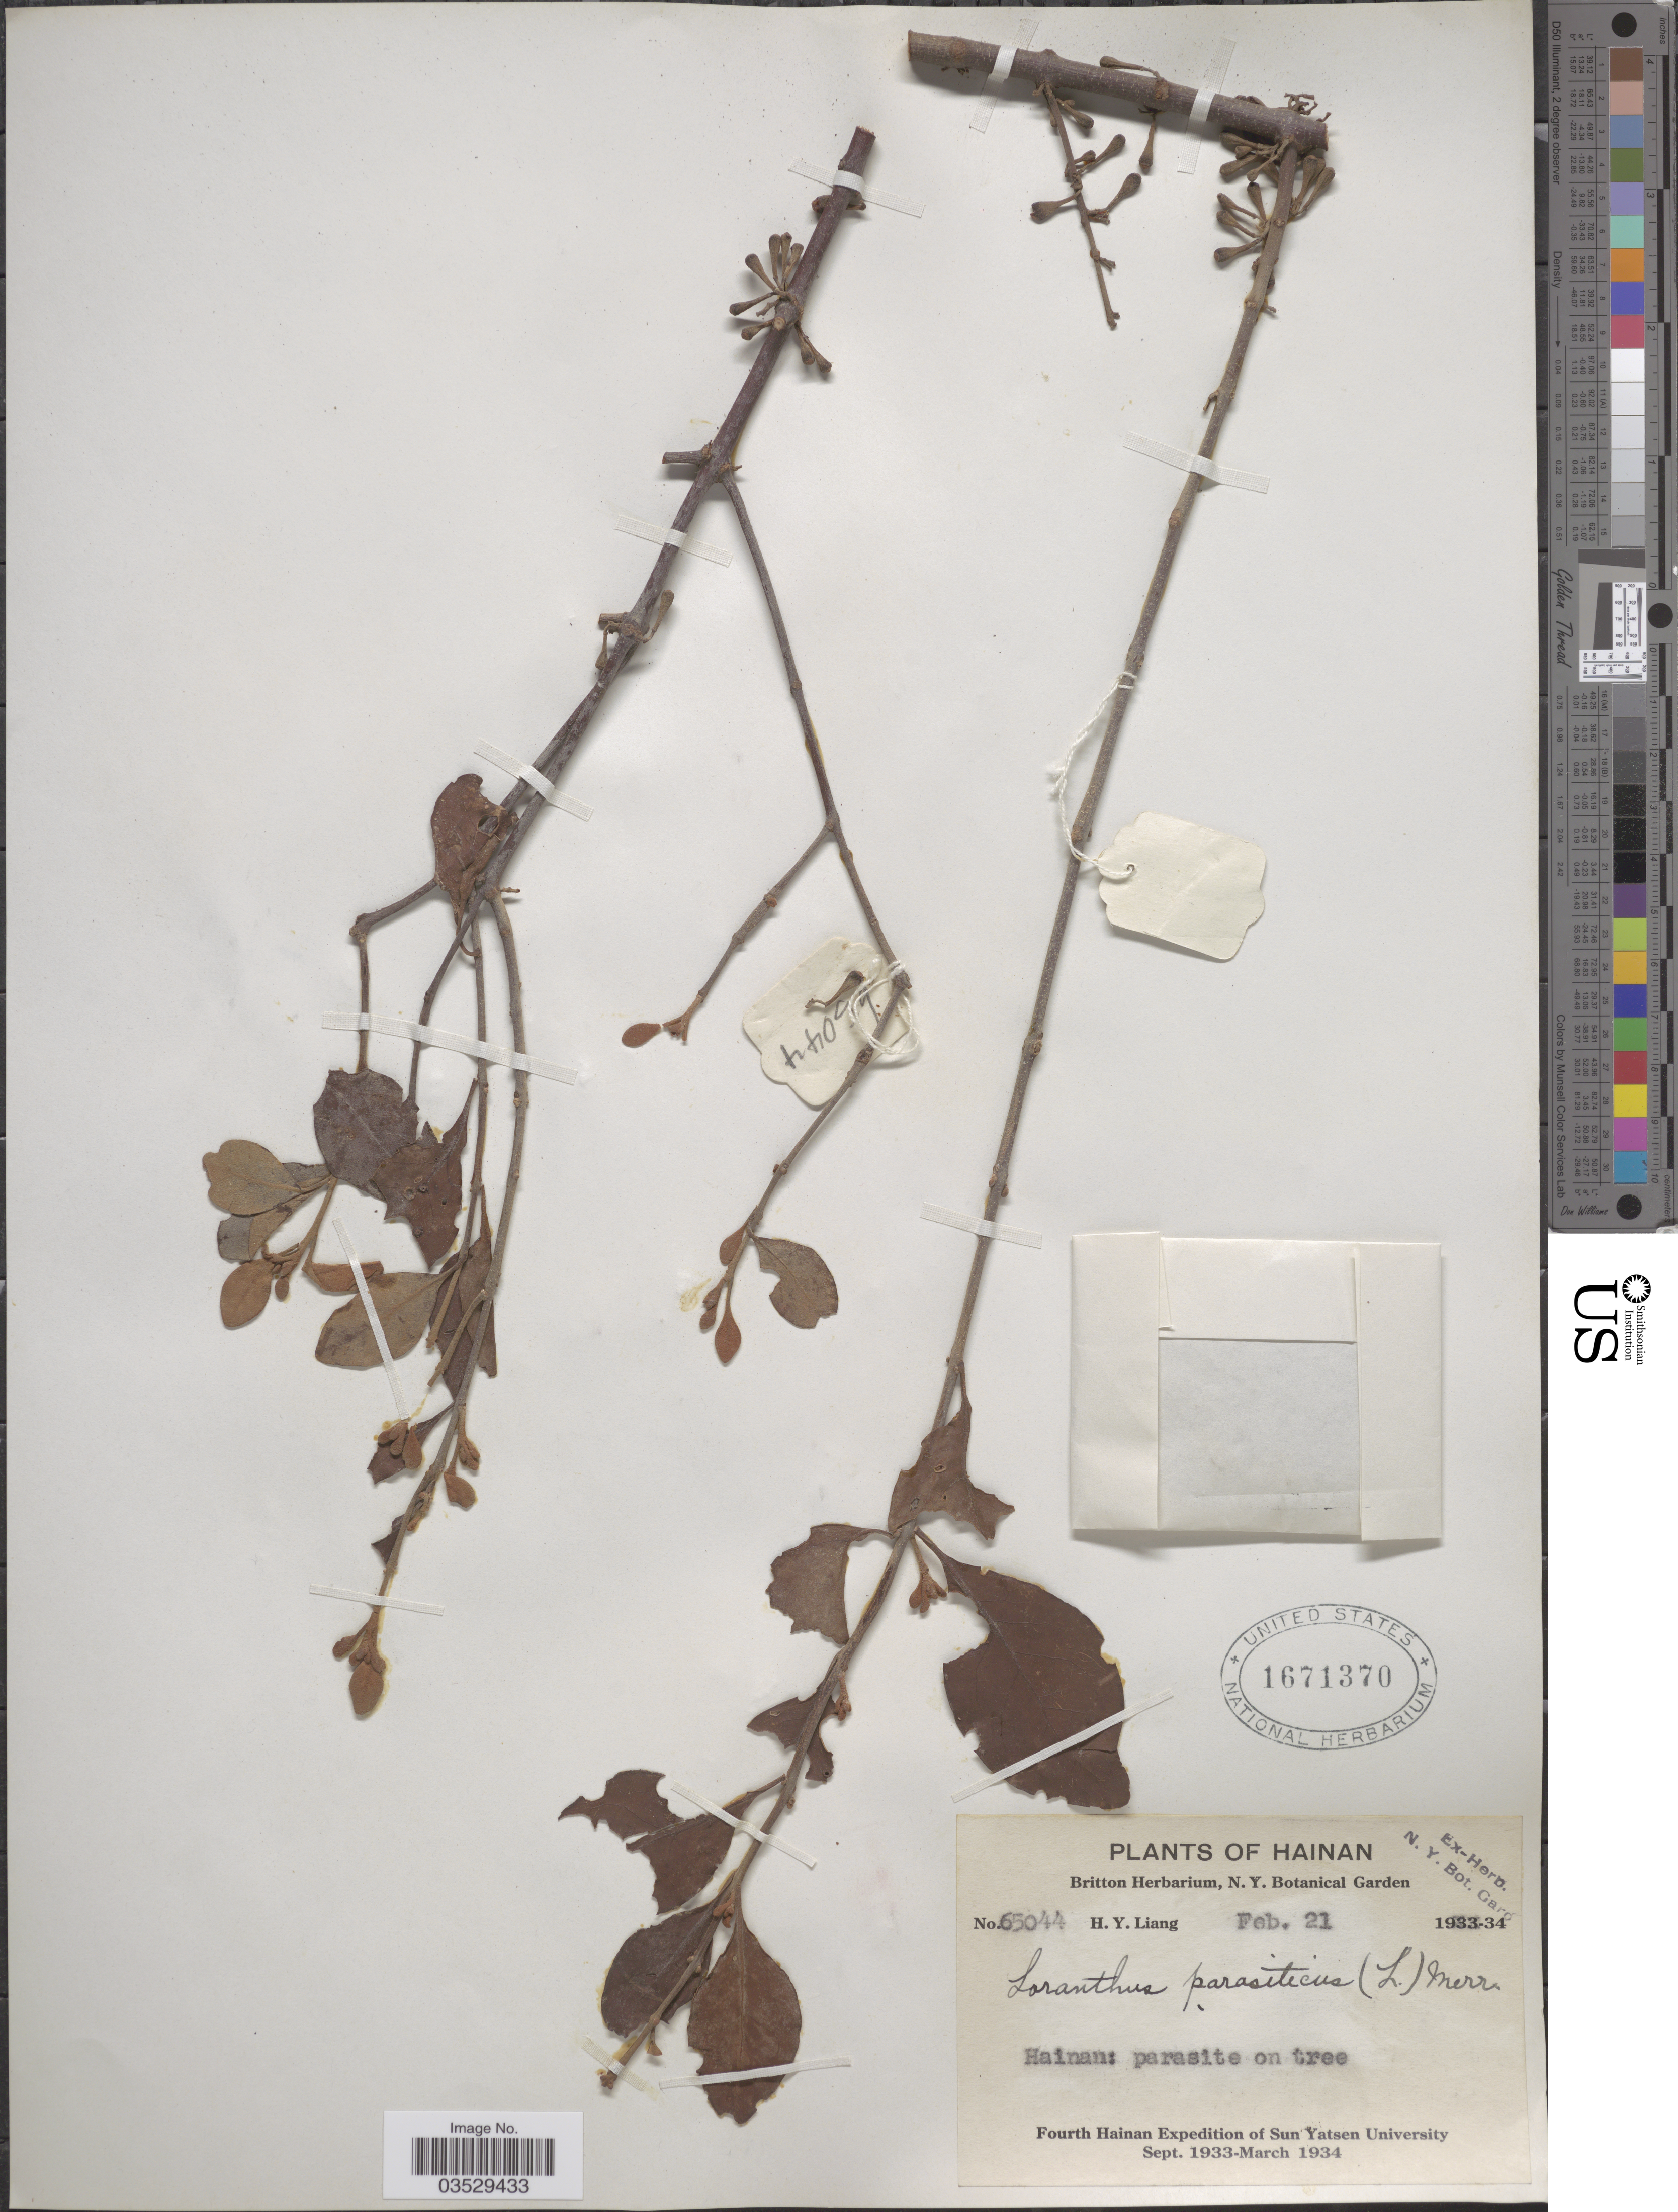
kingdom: Plantae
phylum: Tracheophyta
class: Magnoliopsida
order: Santalales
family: Loranthaceae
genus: Scurrula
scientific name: Scurrula parasitica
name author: L.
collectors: H. Y. Liang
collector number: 65044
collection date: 1934-02-21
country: China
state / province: Hainan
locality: Hainan.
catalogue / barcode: US 1671370